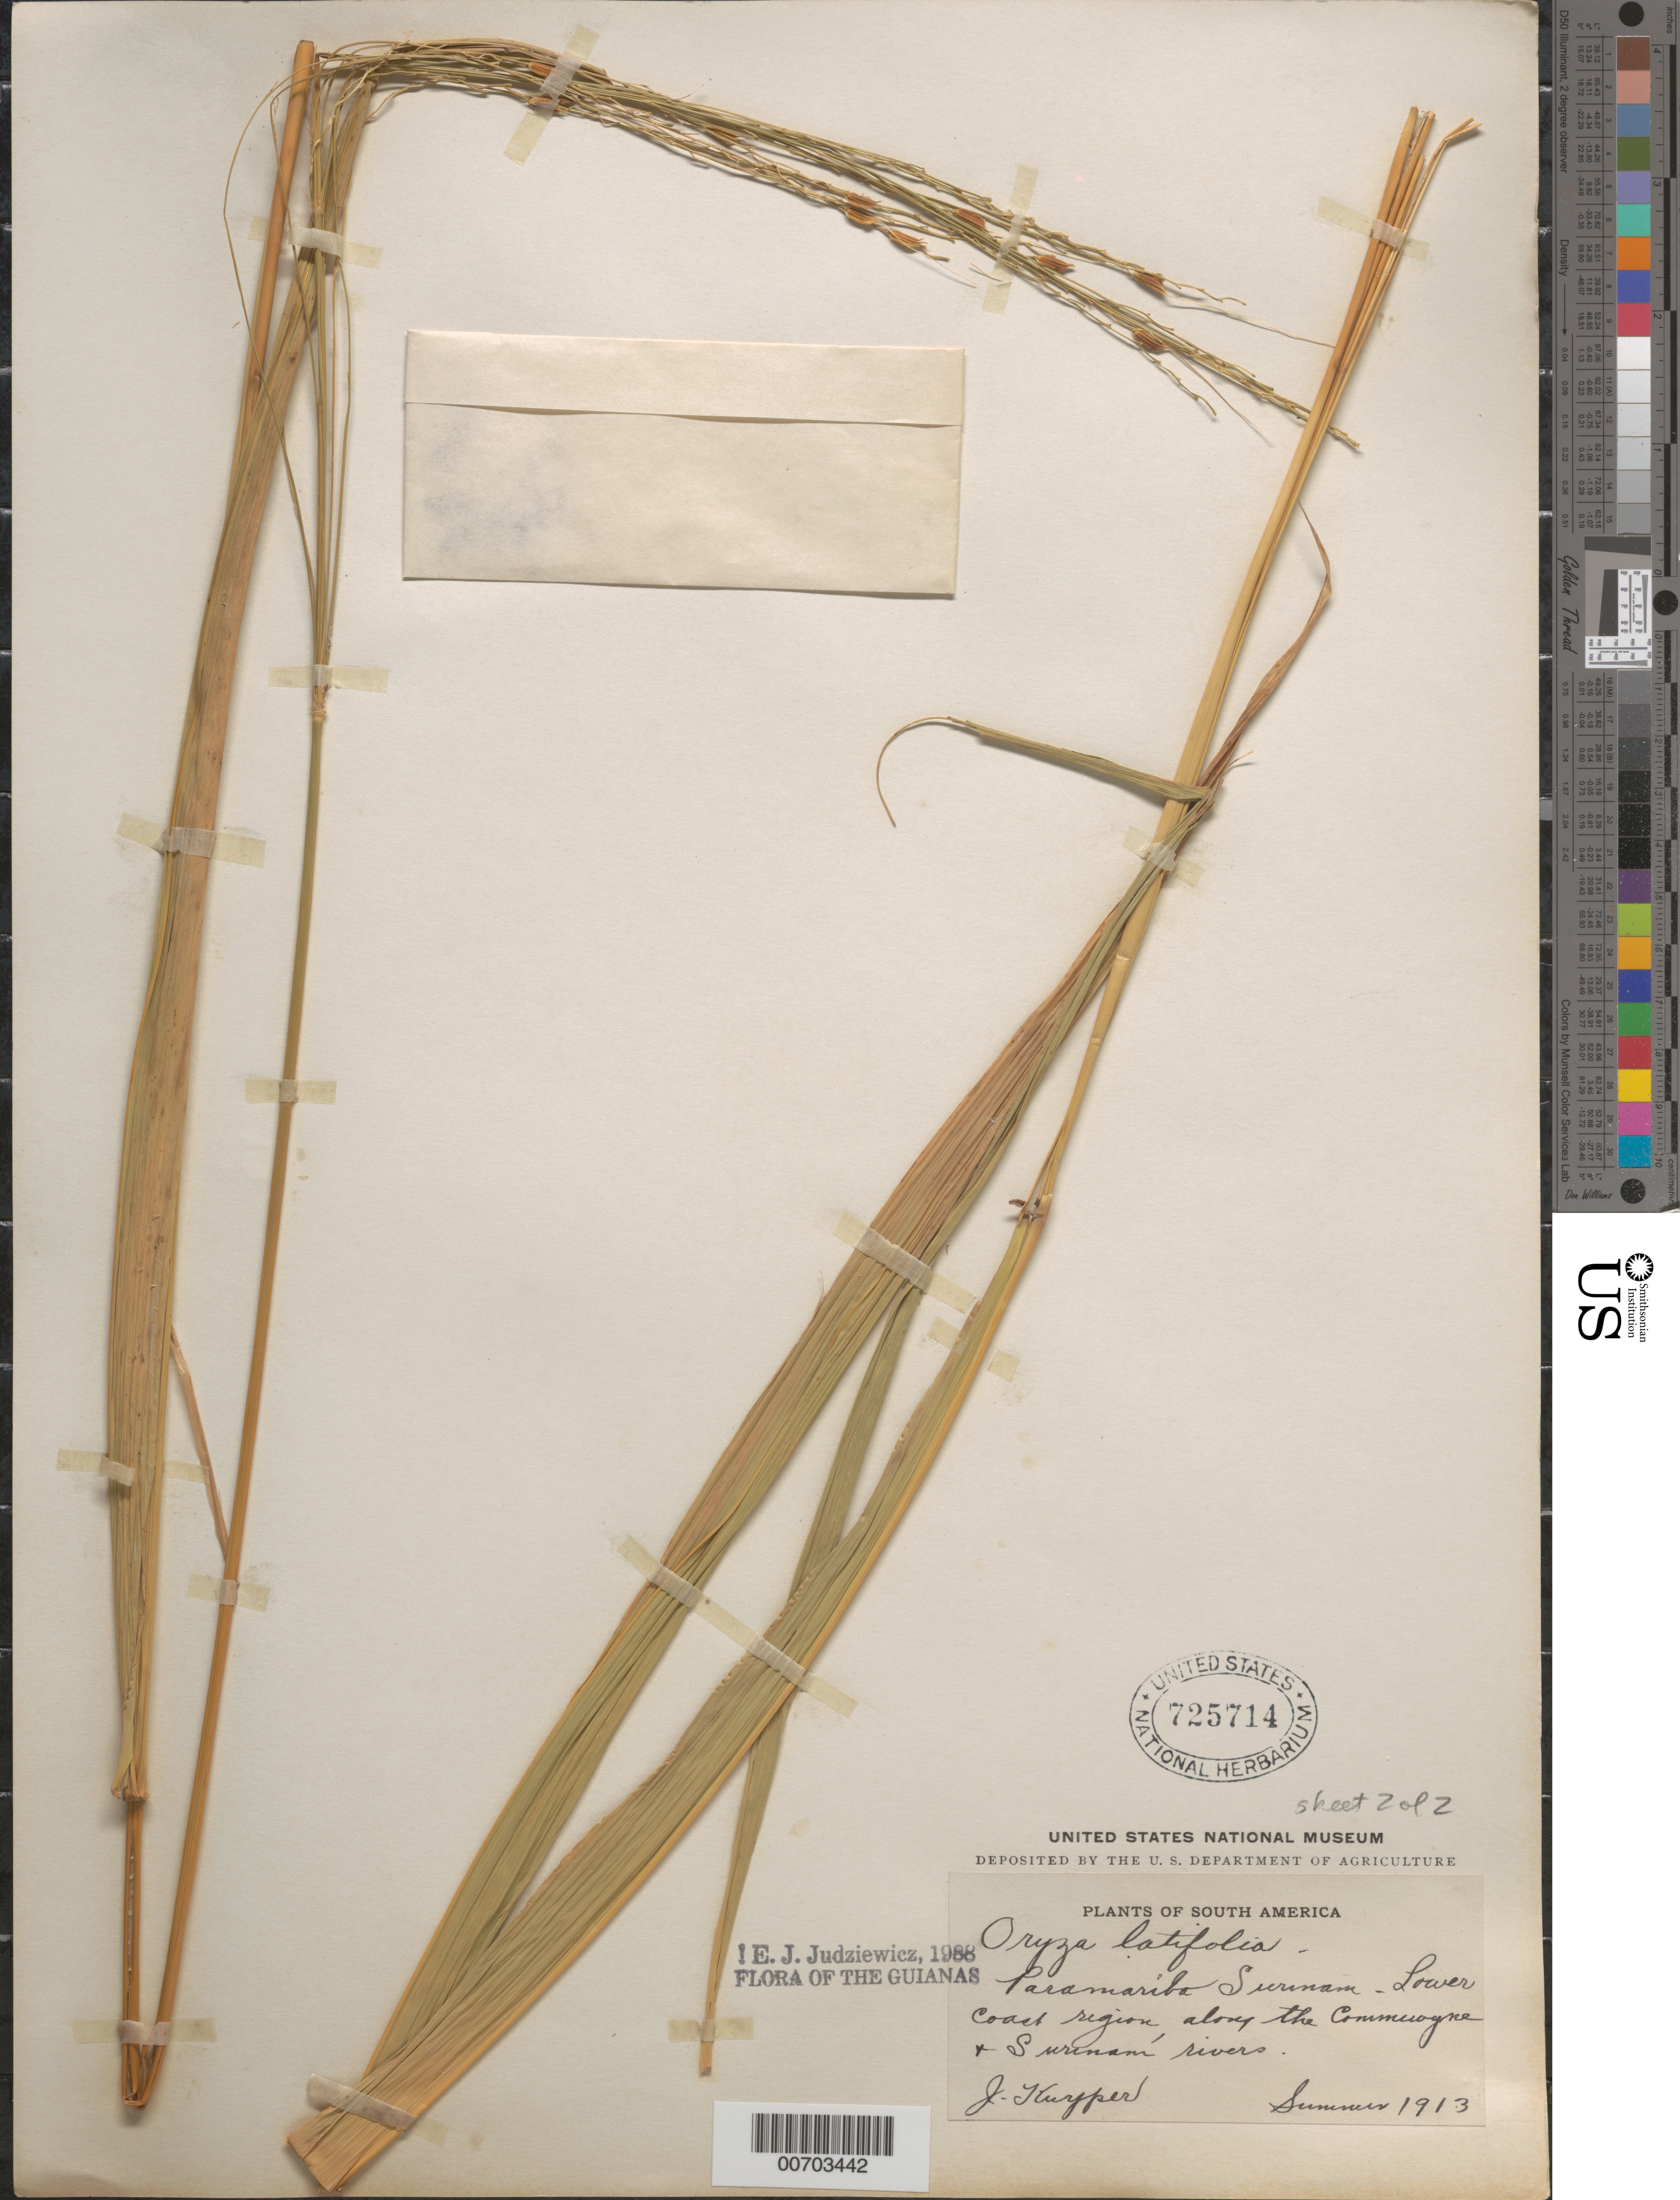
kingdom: Plantae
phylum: Tracheophyta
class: Liliopsida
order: Poales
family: Poaceae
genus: Oryza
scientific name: Oryza latifolia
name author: Desv.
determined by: Judziewicz, E. J.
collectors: J. Kuyper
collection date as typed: Summer 1913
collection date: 1913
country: Suriname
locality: Paramaribo, lower coast region along the Commewyne and Surinam Rivers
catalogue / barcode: US 725714